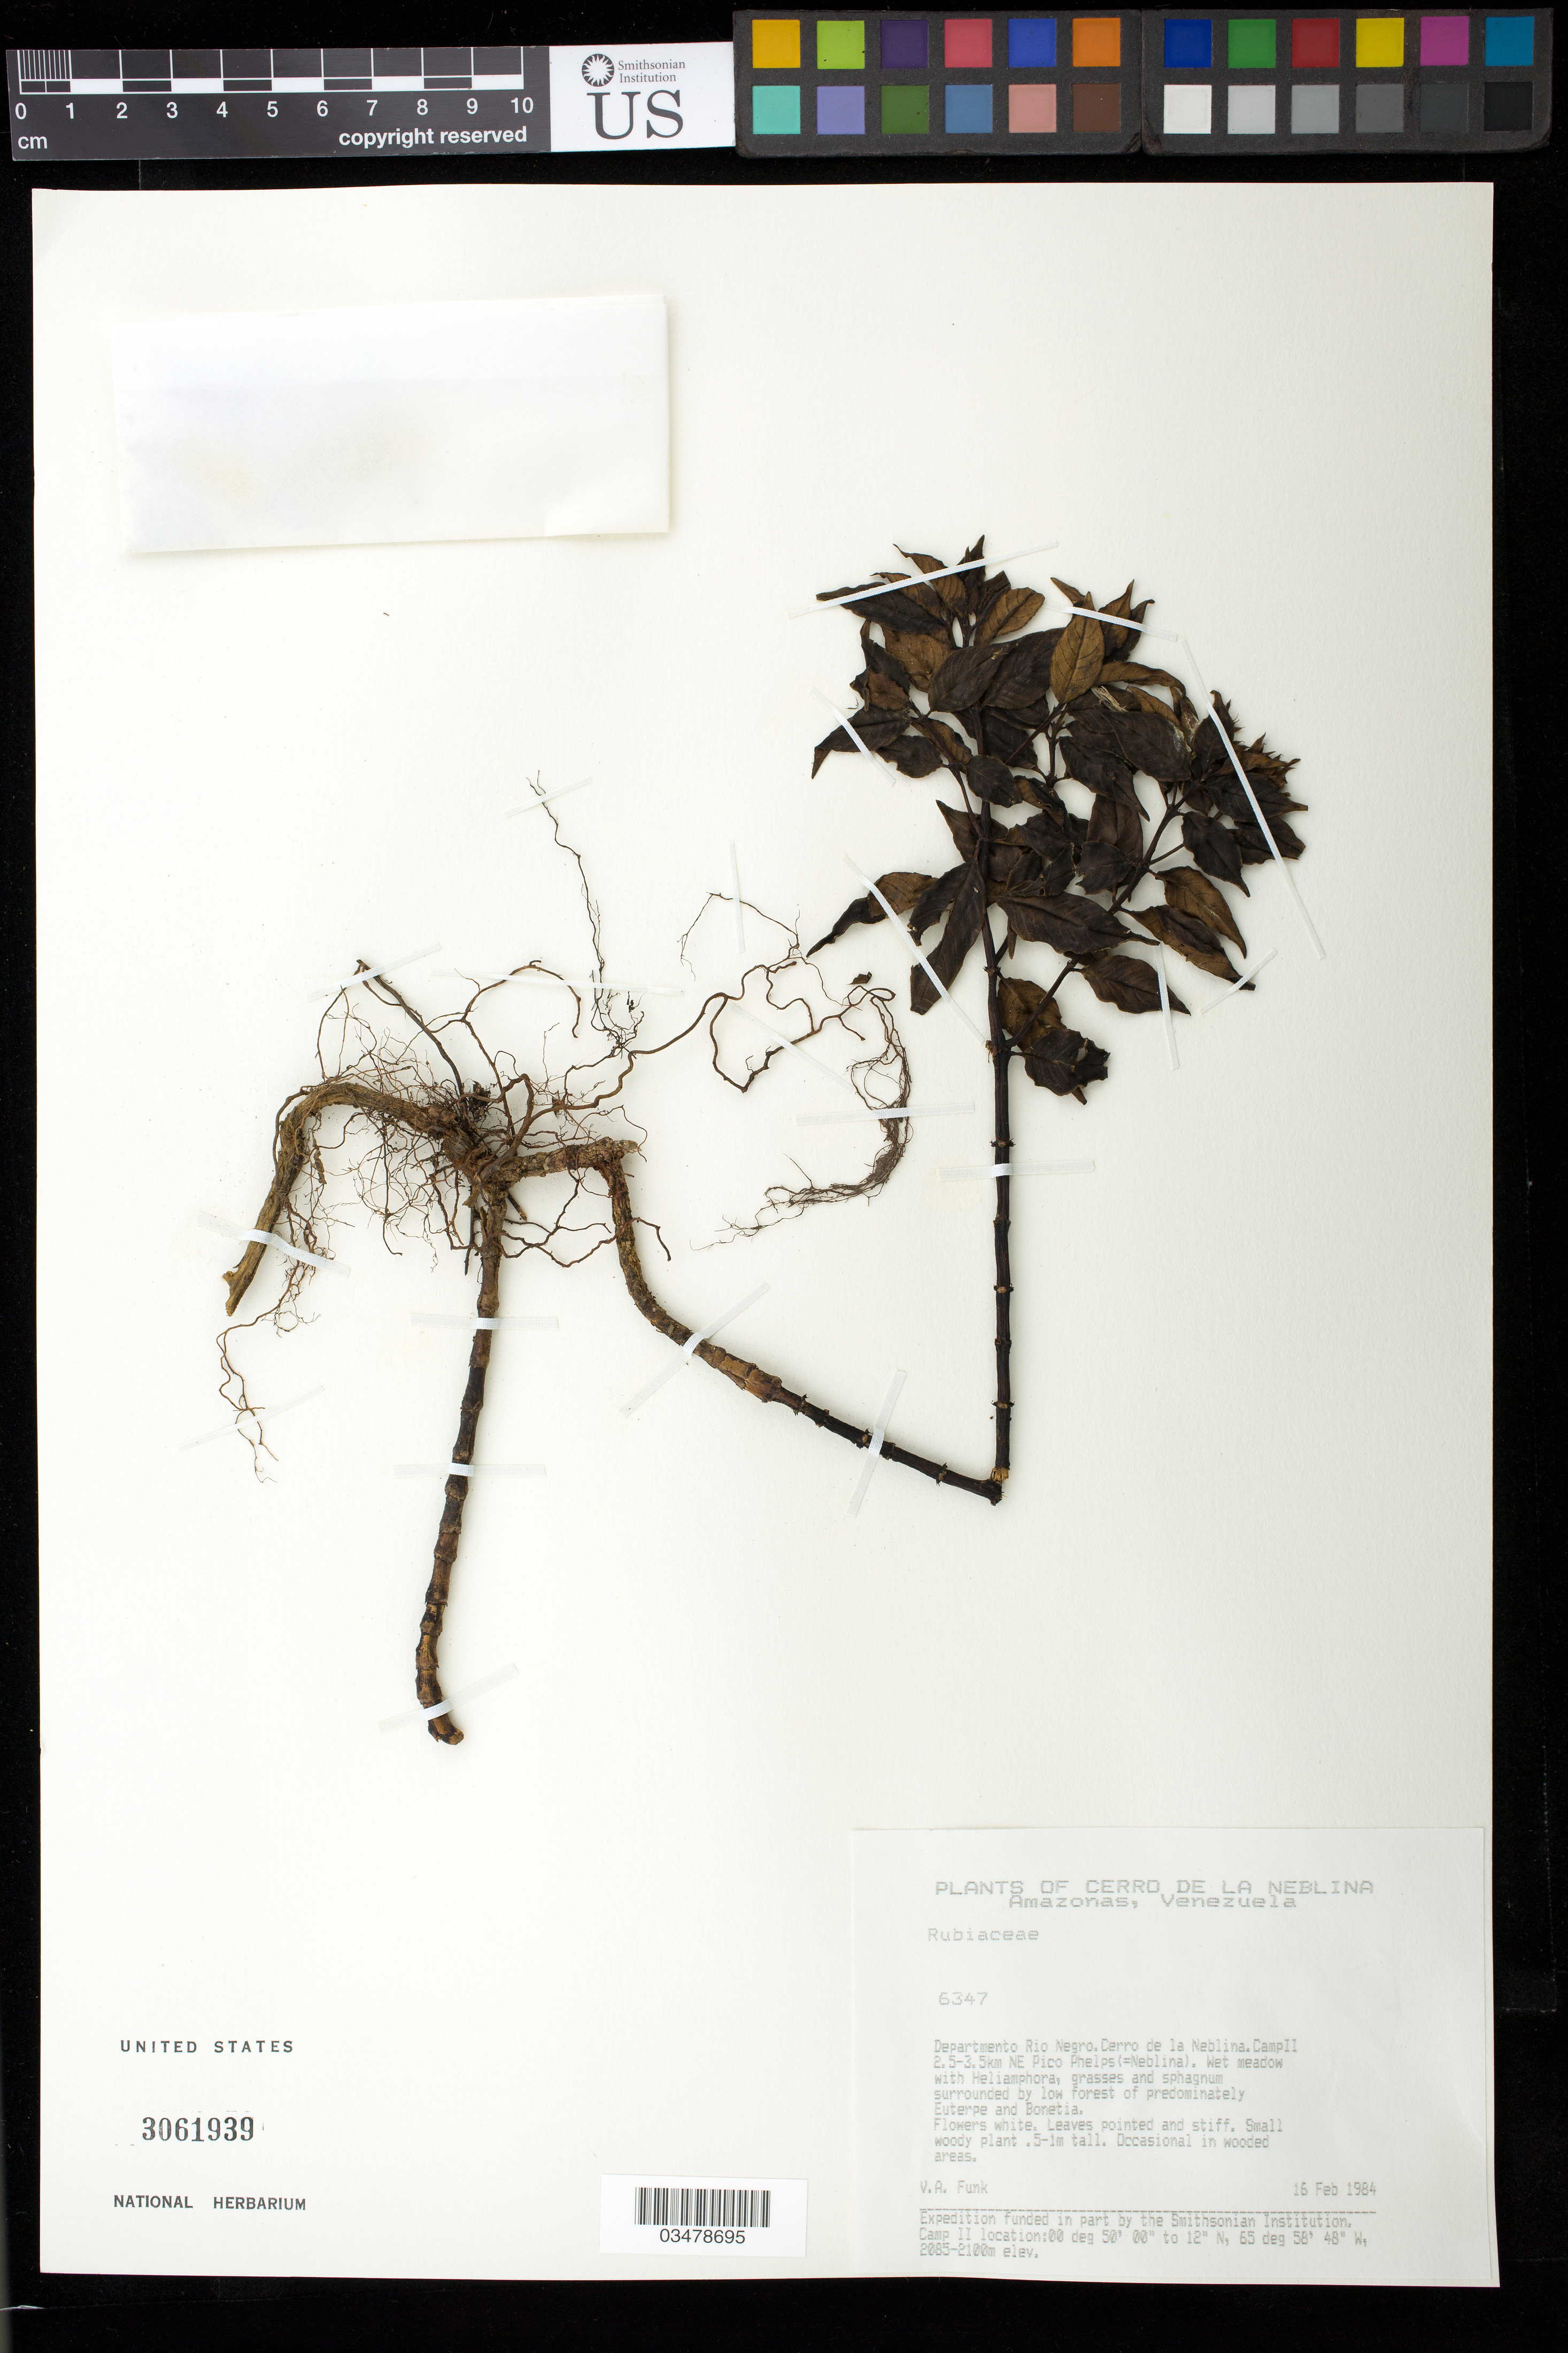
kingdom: Plantae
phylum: Tracheophyta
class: Magnoliopsida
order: Gentianales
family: Rubiaceae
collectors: V. Funk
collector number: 6347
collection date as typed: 16-Feb-84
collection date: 1984-02-16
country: Venezuela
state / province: Amazonas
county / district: Río Negro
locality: Cerro de la Neblina, Camp II 2.5-3.5 km NE Pico Phelps (=Neblina)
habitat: Wet meadow with Heliamphora, grasses and sphagnum surrounded by low forest of predominately Euterpe and Bonnetia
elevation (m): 2085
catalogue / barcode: US 3061939